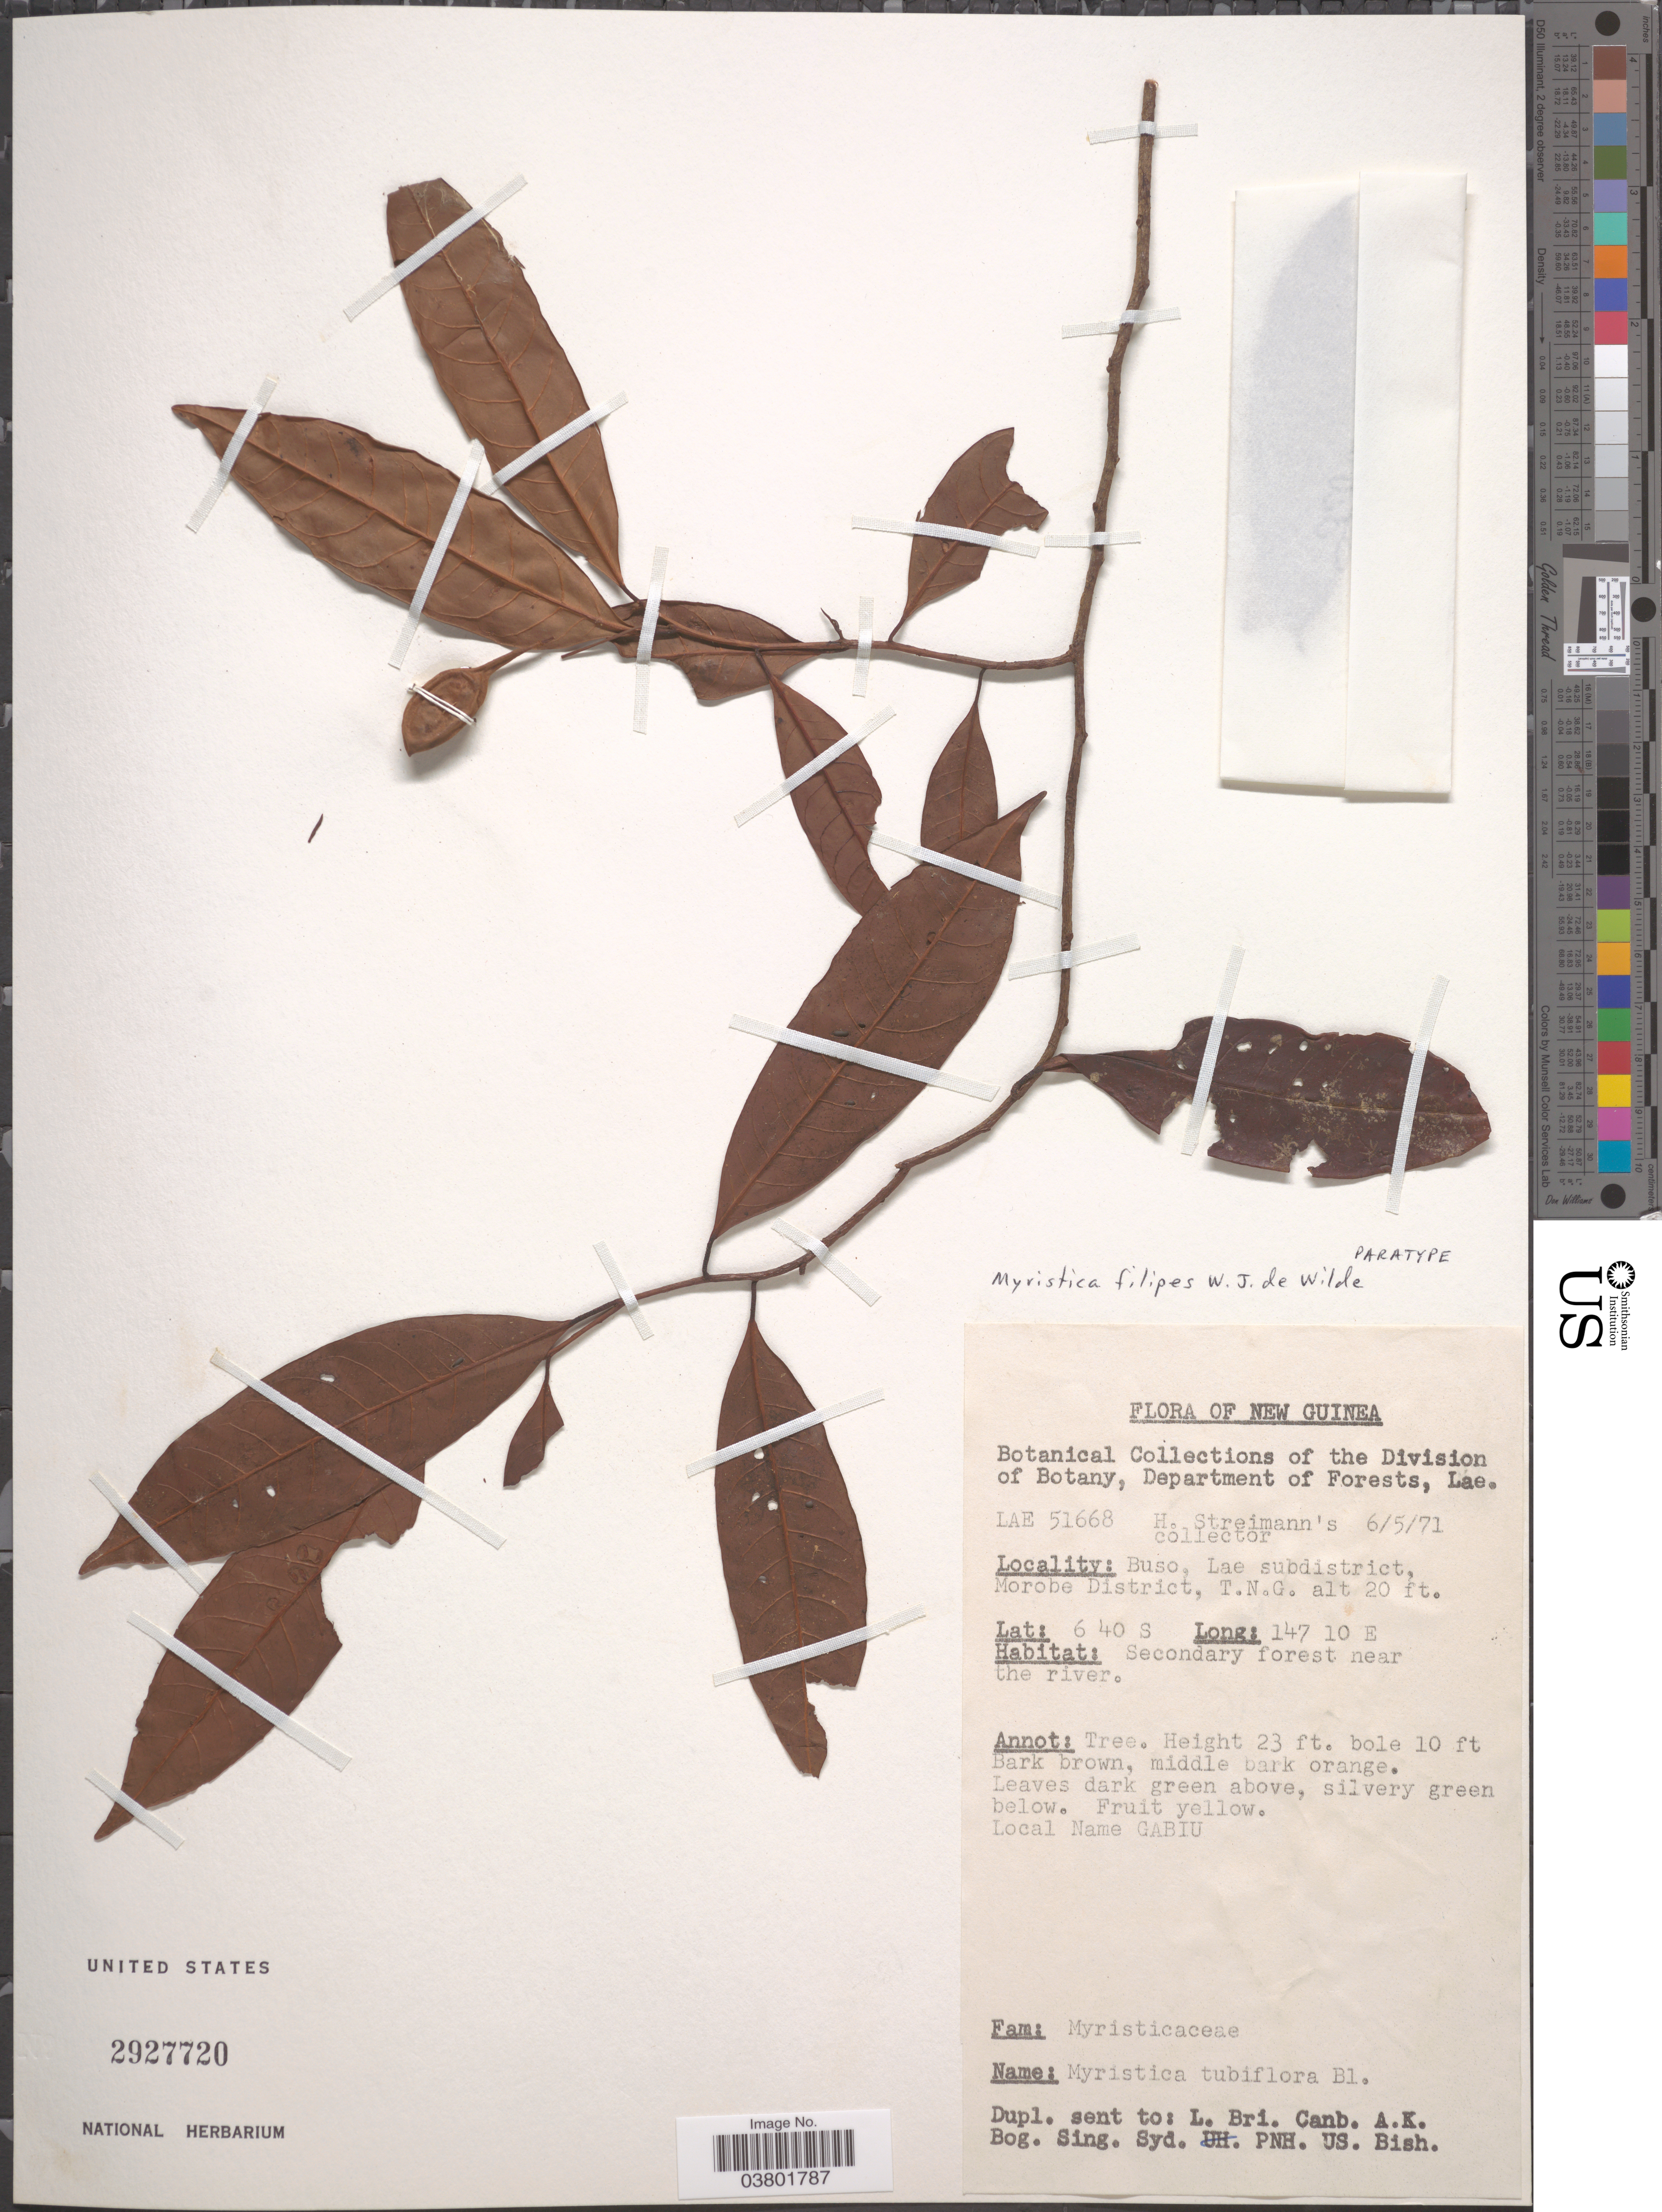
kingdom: Plantae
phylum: Tracheophyta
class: Magnoliopsida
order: Magnoliales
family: Myristicaceae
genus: Myristica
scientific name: Myristica filipes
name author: W.J. de Wilde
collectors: H. Streimann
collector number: LAE51668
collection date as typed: Transcribed d/m/y: 6/5/71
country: Papua New Guinea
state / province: Morobe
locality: New Guinea. Buso, Lae subdistrict, Morobe District, T.N.G.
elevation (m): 6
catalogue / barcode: US 2927720